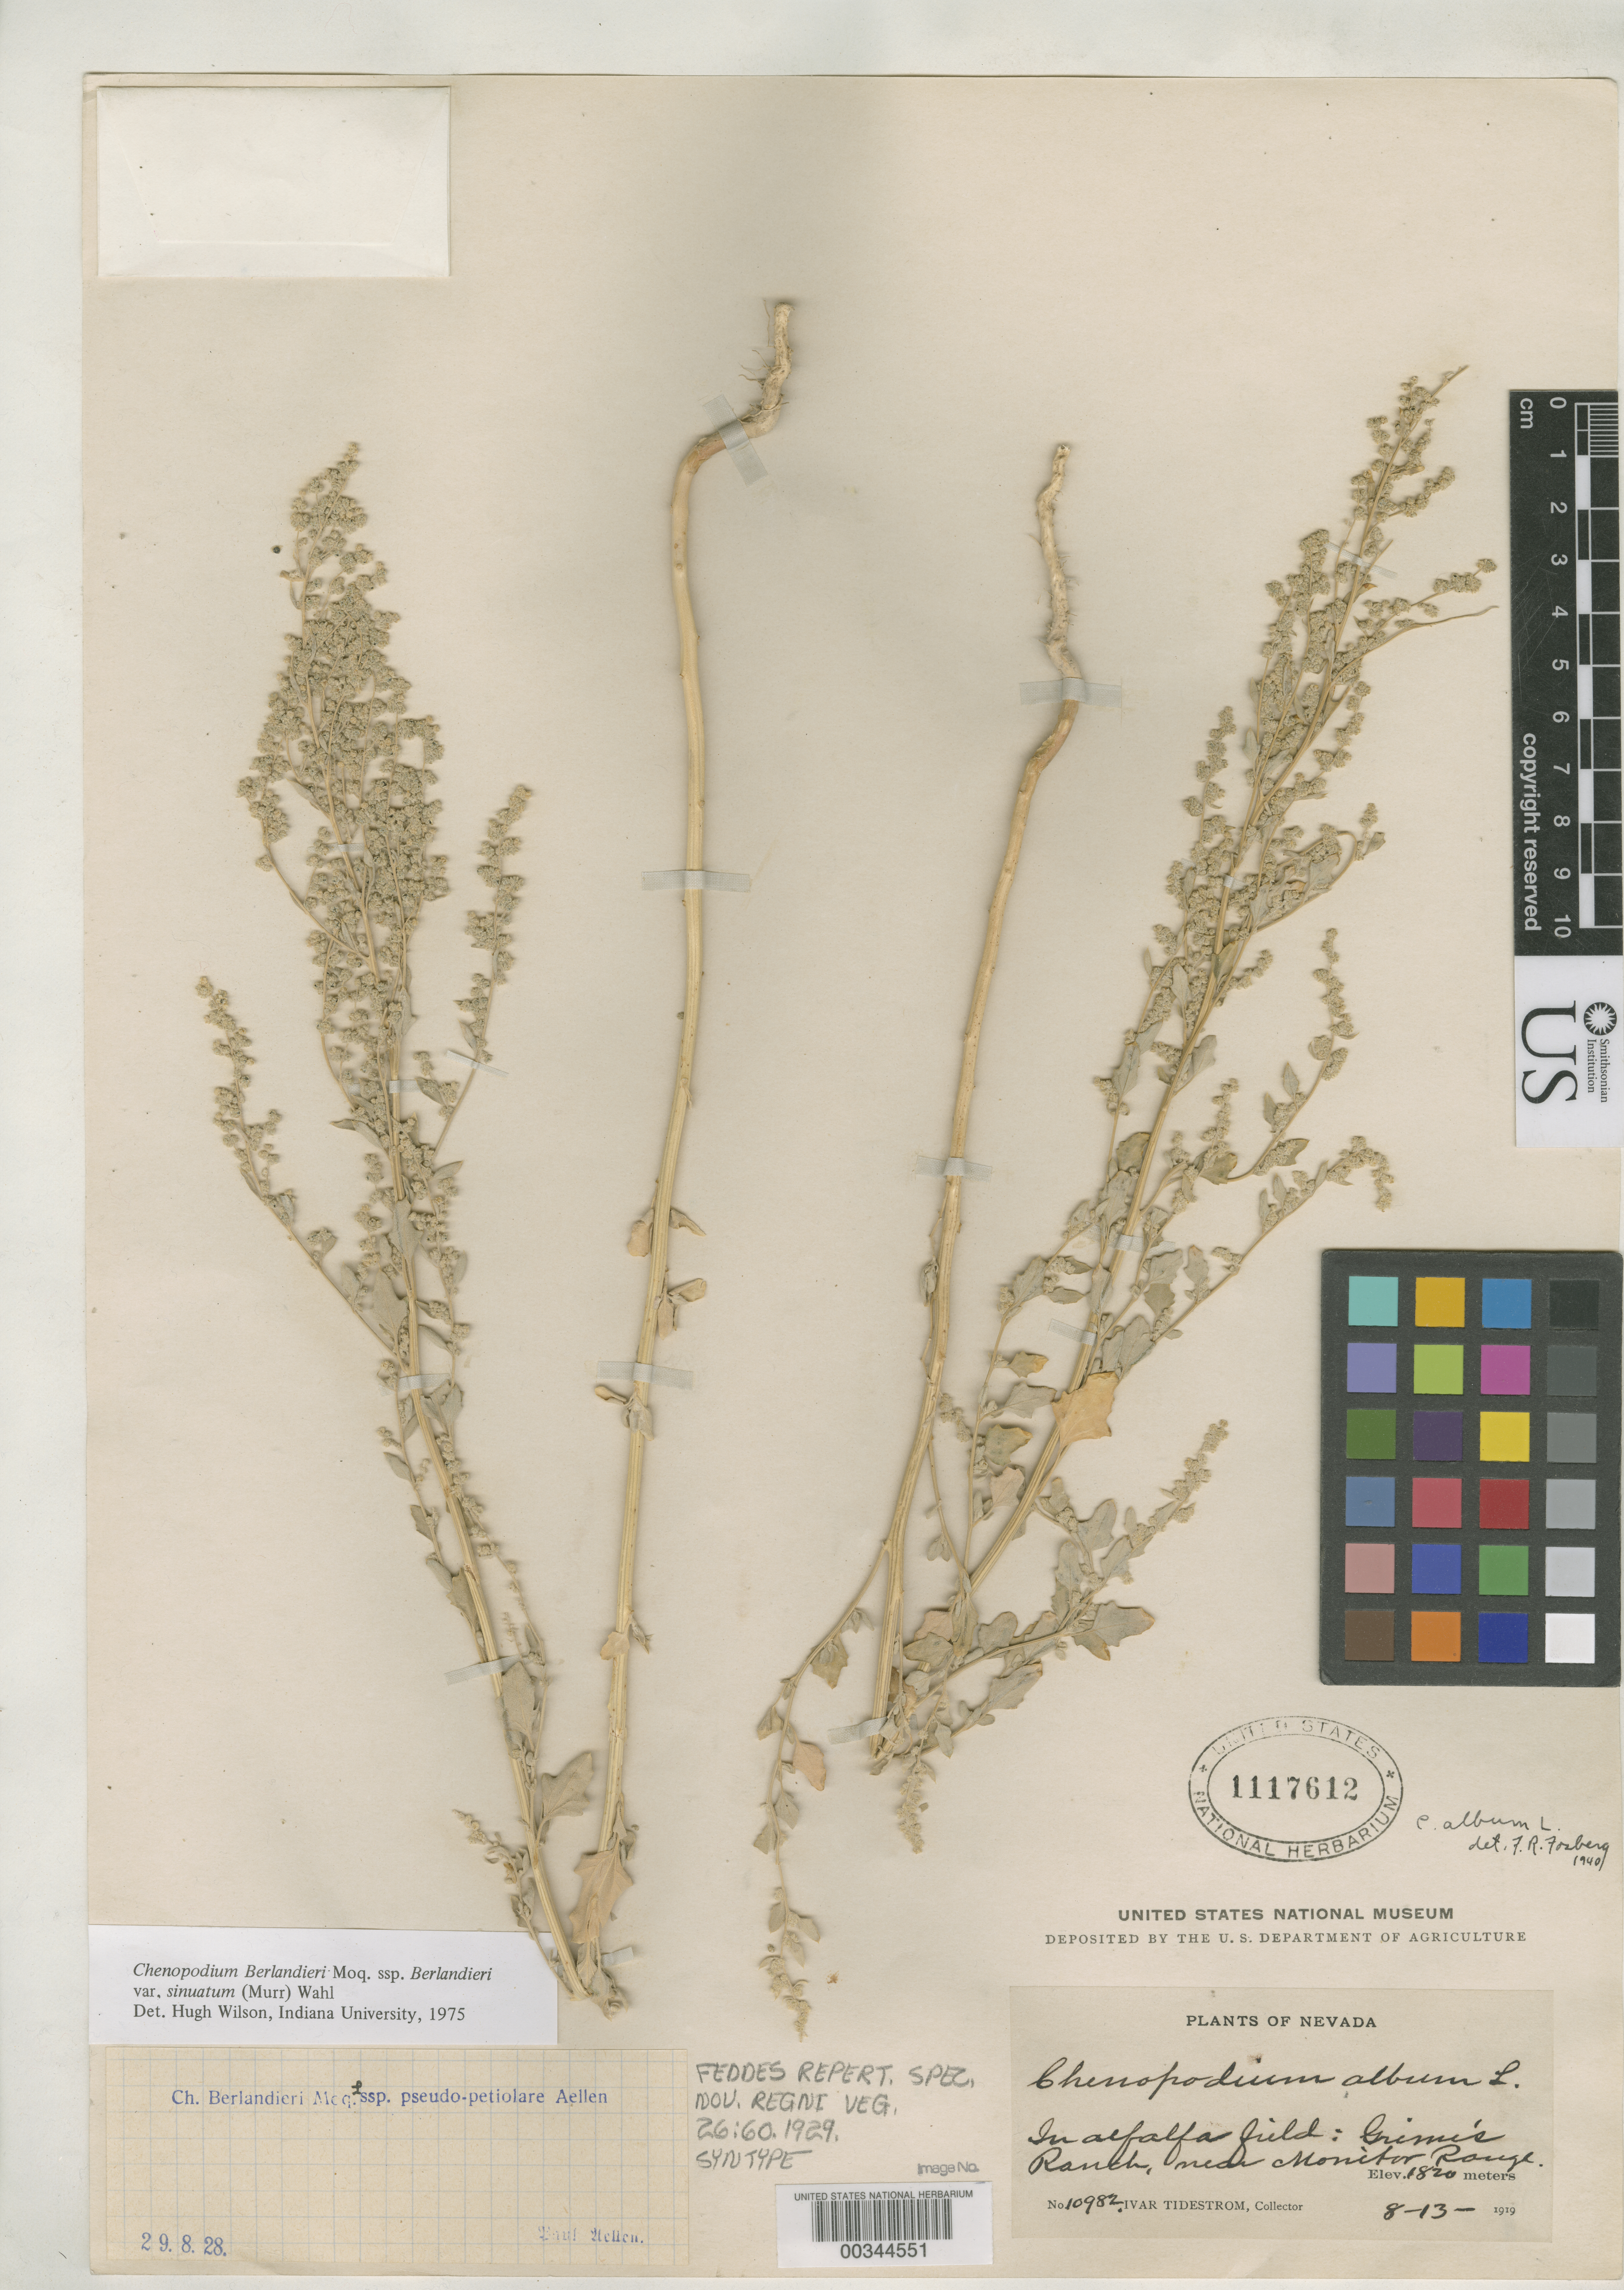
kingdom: Plantae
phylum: Tracheophyta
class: Magnoliopsida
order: Caryophyllales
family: Amaranthaceae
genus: Chenopodium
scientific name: Chenopodium berlandieri subsp. pseudopetiolare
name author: Aellen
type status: Syntype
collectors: I. F. Tidestrom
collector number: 10982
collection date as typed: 13 Aug 1919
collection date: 1919-08-13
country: United States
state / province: Nevada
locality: Grime's Ranch, near Monitor Range.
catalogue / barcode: US 1117612